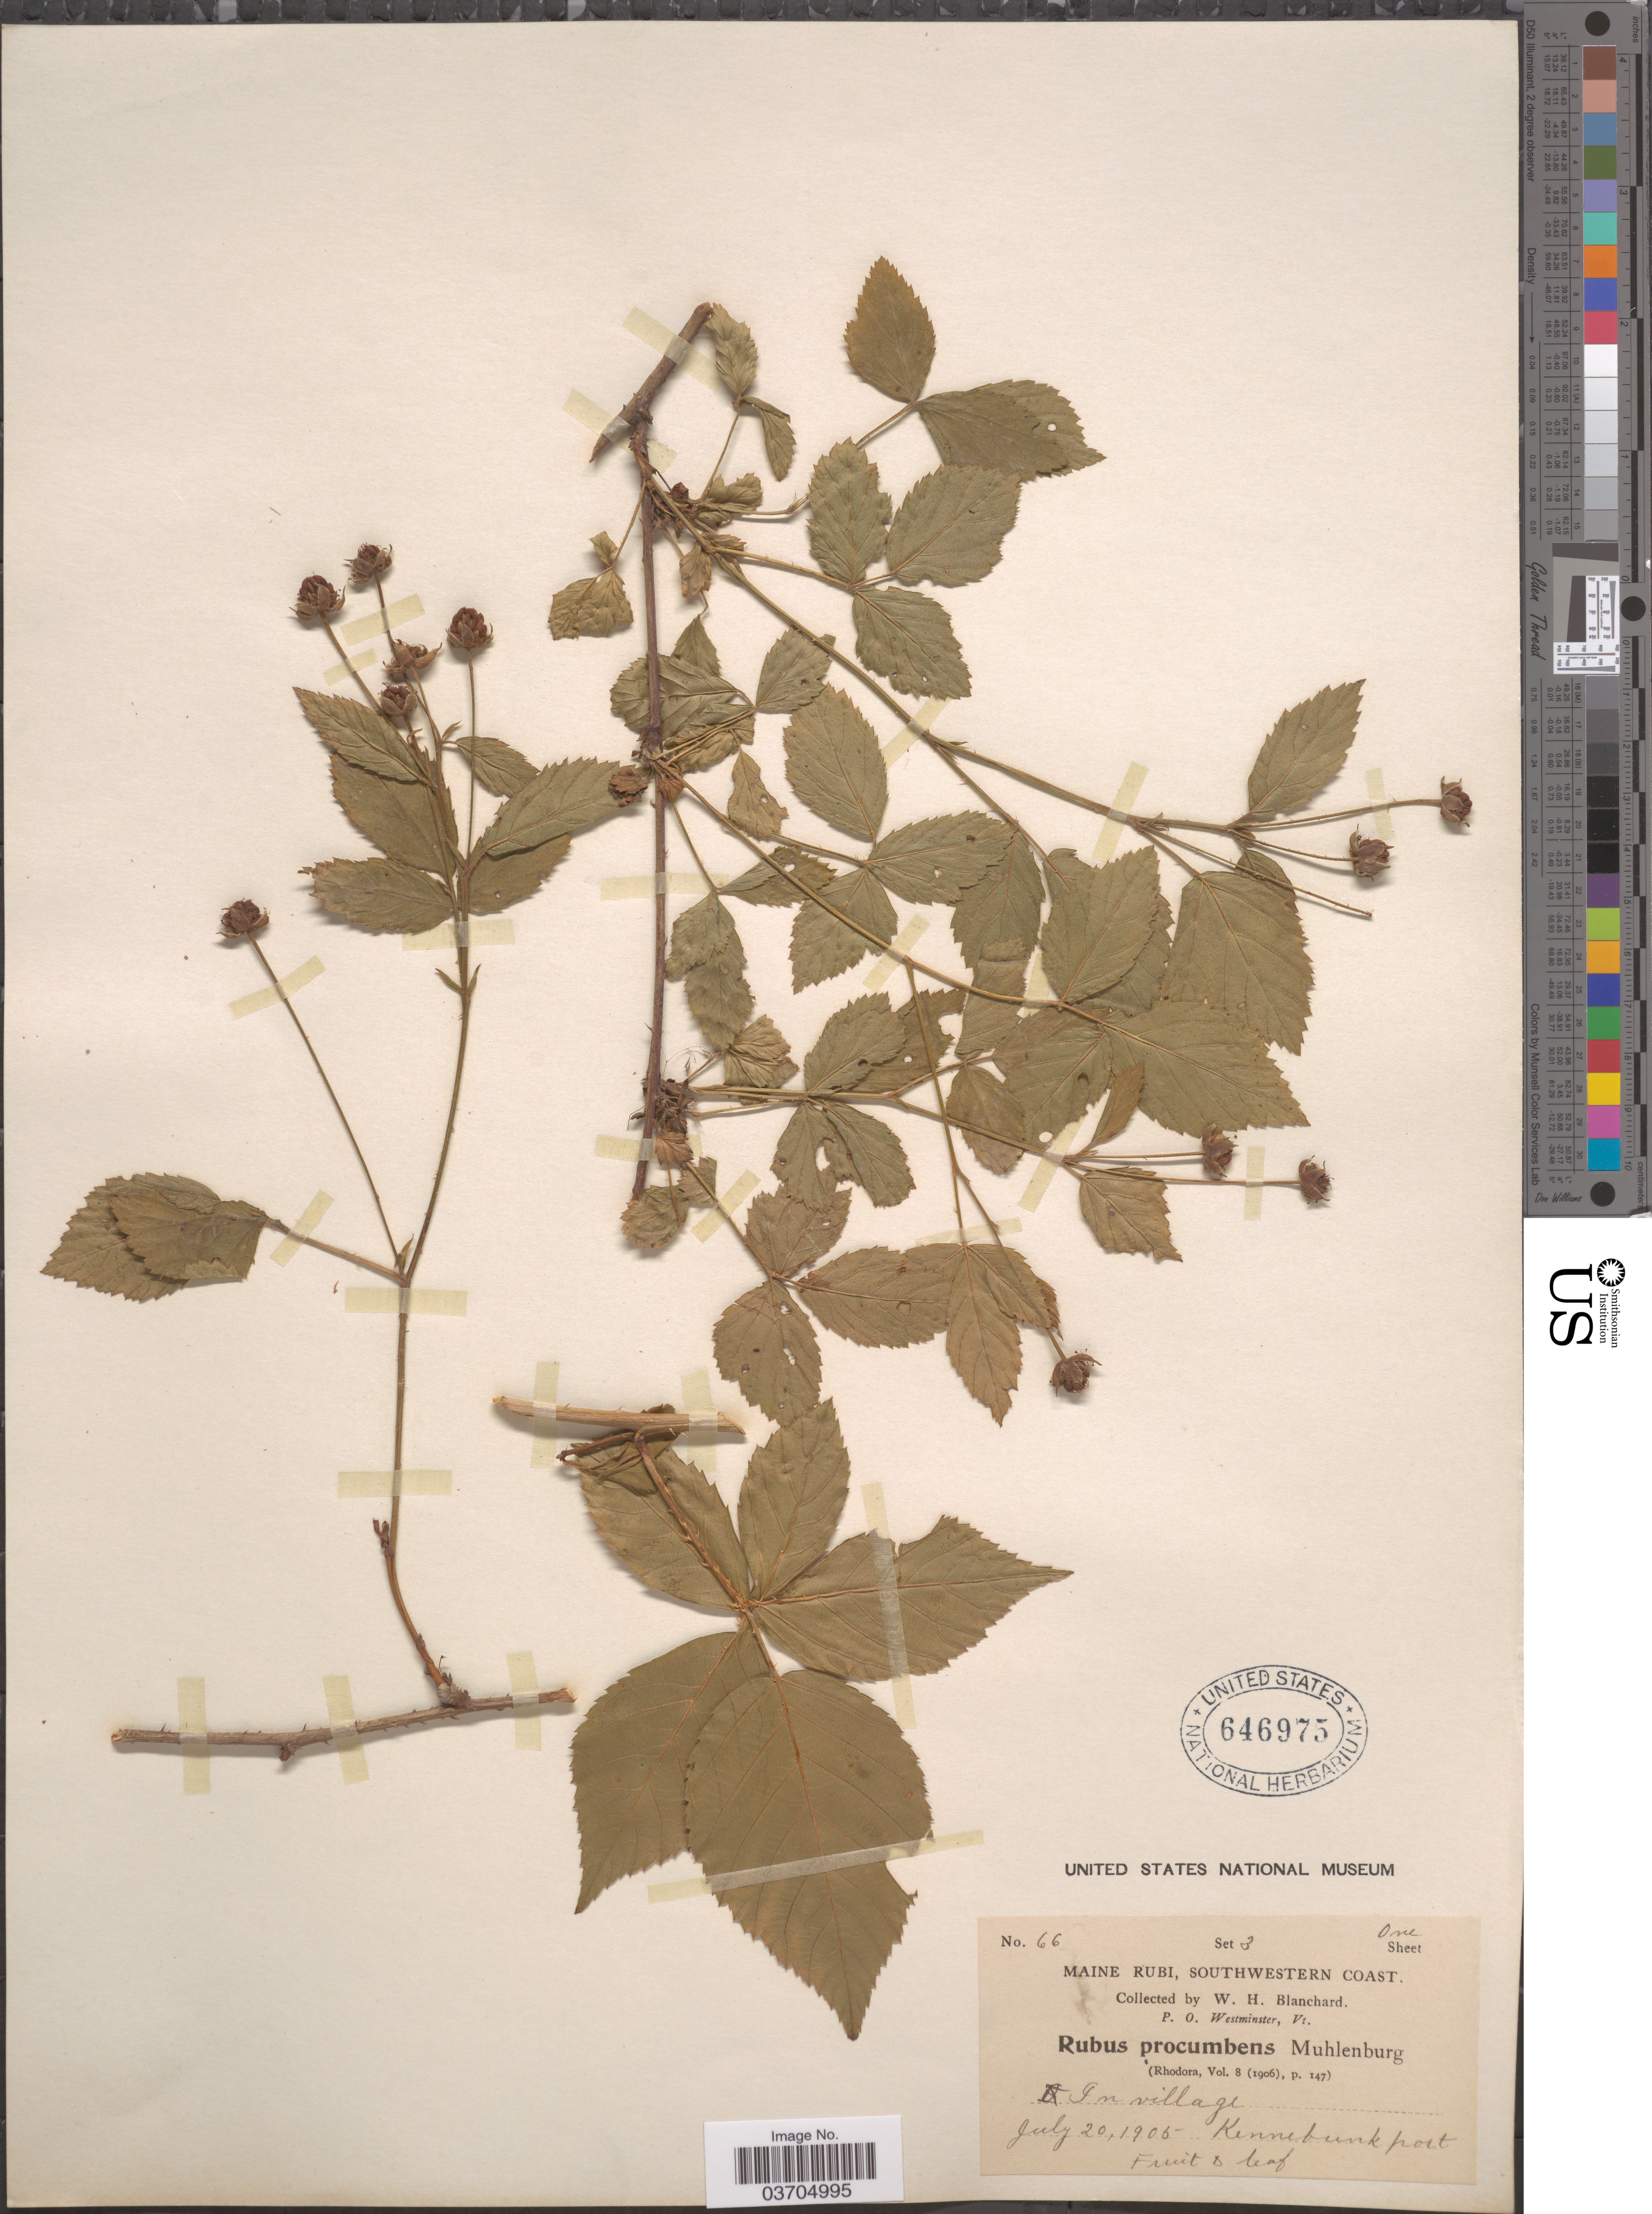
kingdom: Plantae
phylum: Tracheophyta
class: Magnoliopsida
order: Rosales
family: Rosaceae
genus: Rubus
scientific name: Rubus procumbens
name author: Muhl.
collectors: W. H. Blanchard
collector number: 66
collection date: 1905-07-20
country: United States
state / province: Maine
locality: Southwestern Coast. In village. Kennebunk port.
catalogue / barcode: US 646975